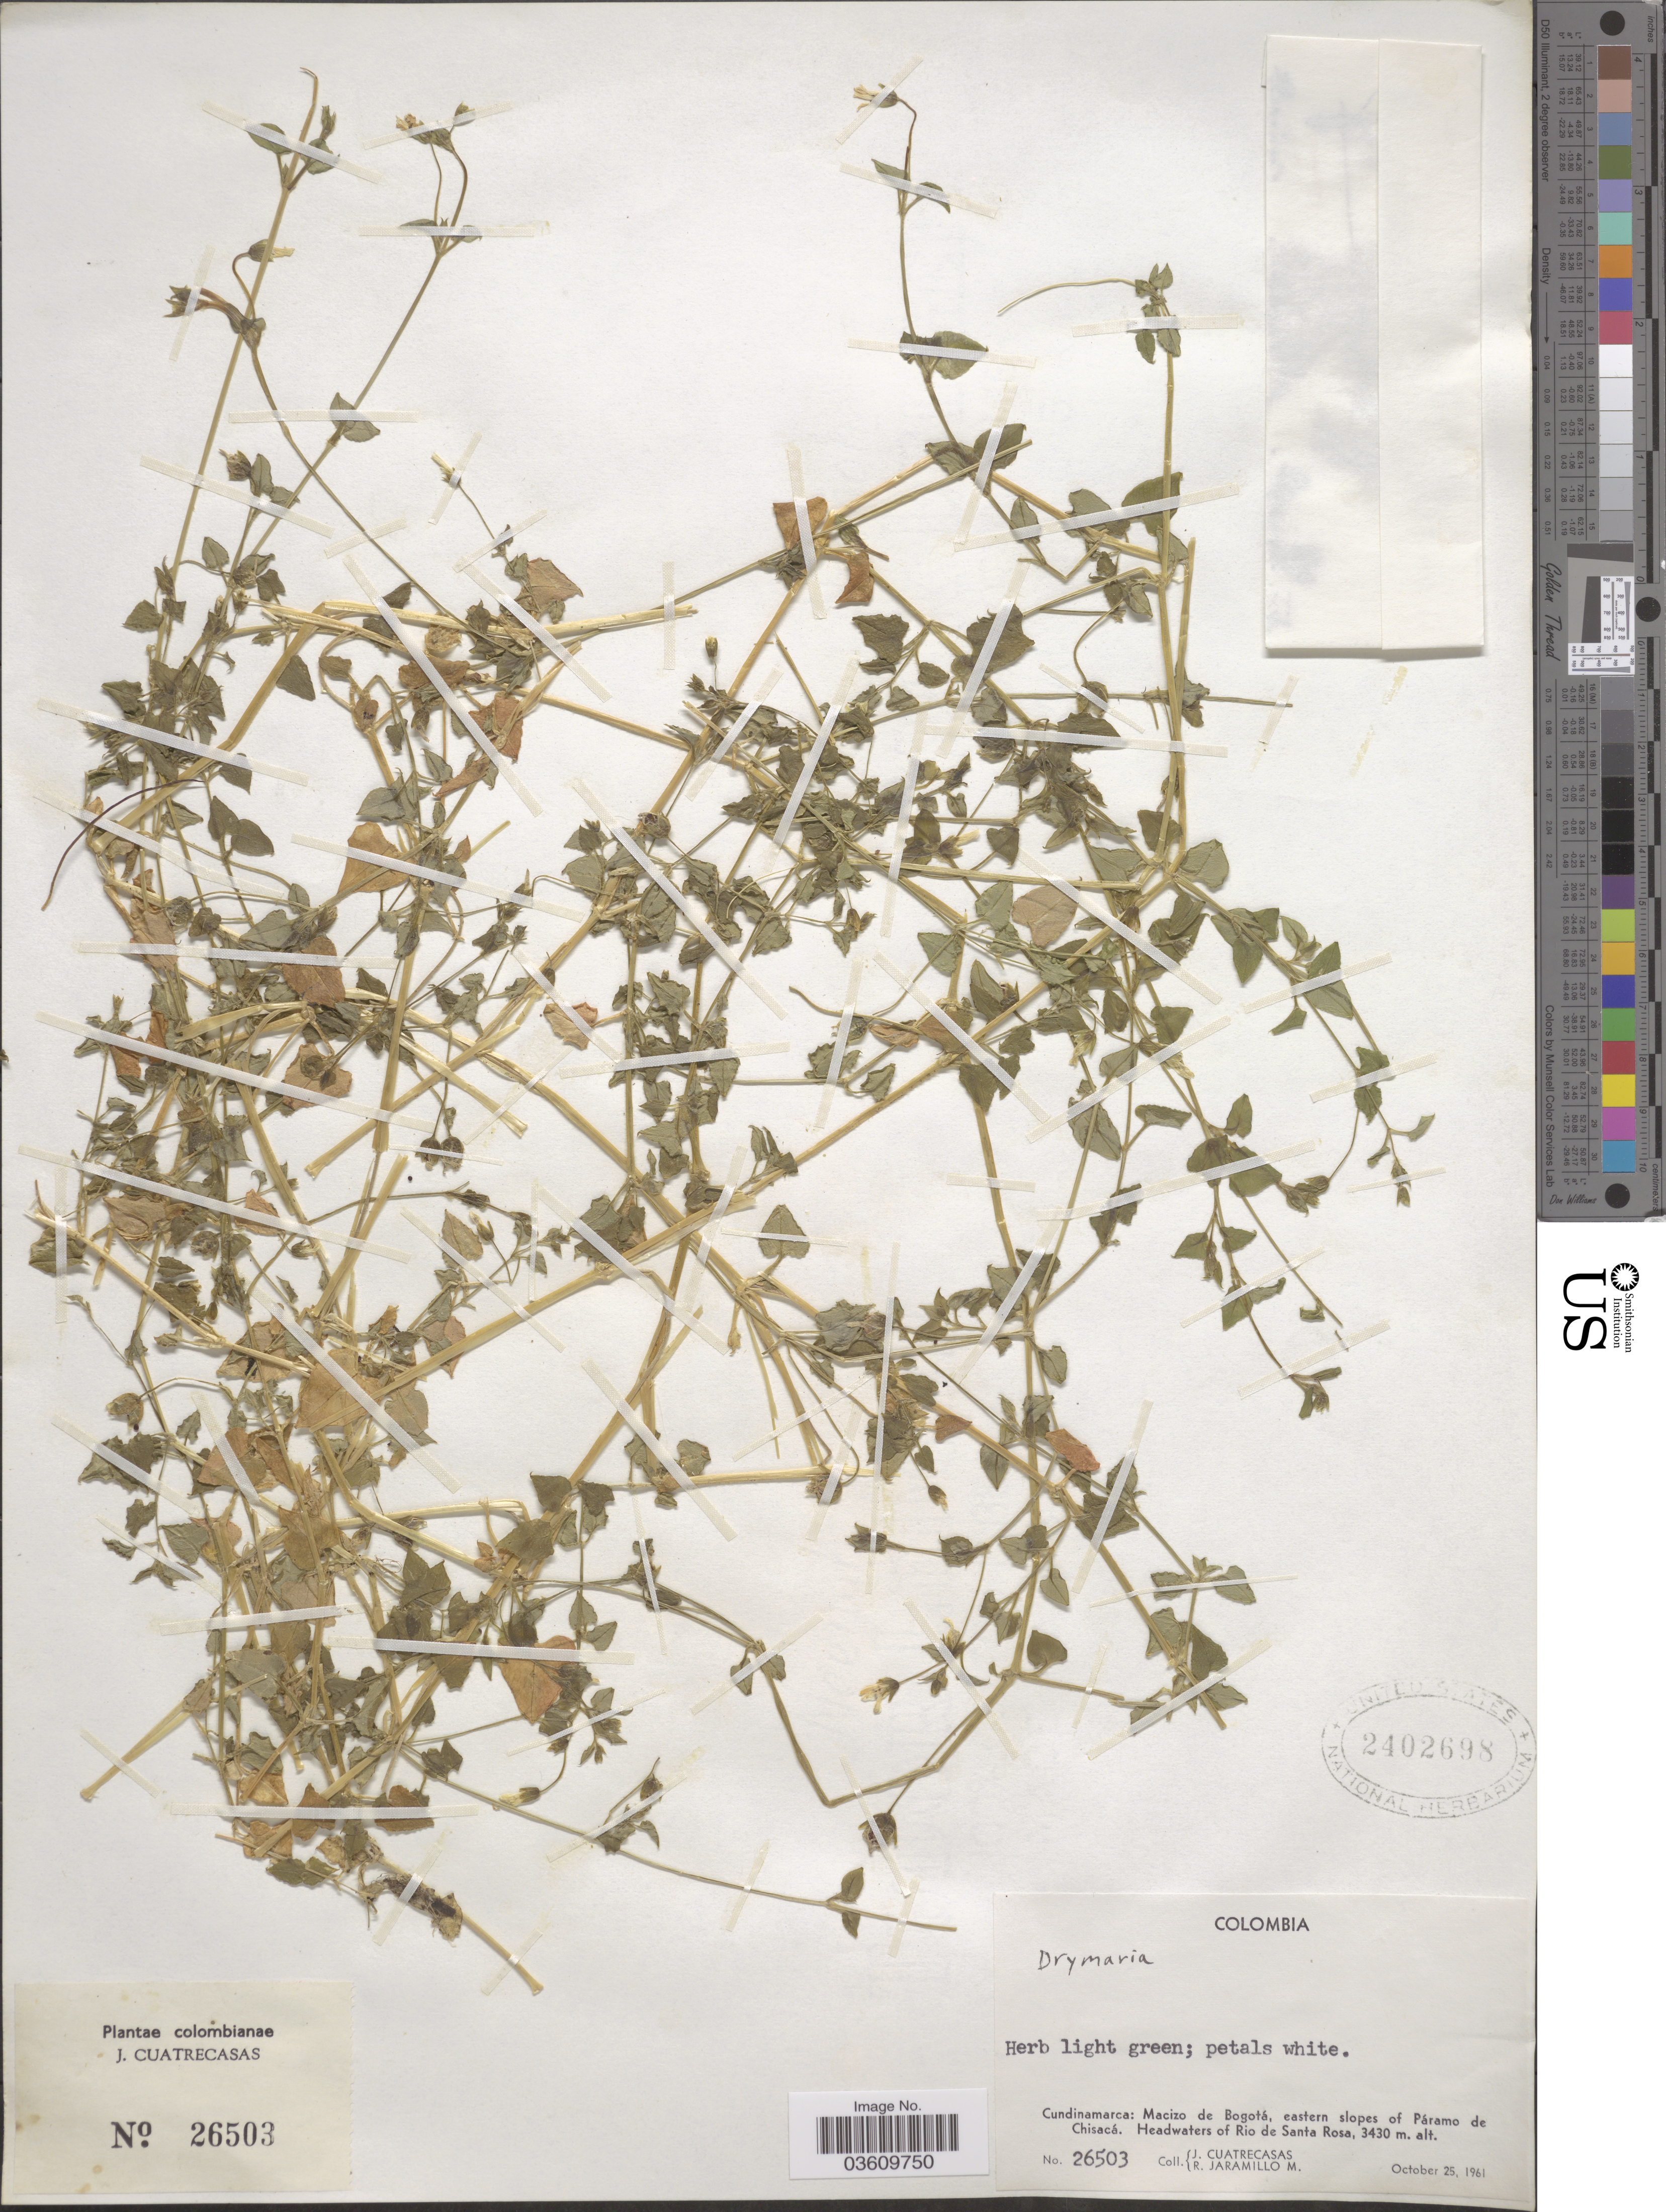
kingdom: Plantae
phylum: Tracheophyta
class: Magnoliopsida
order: Caryophyllales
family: Caryophyllaceae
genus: Stellaria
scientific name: Stellaria sp.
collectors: J. Cuatrecasas & R. Jaramillo M.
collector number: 26503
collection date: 1961-10-25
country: Colombia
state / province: Cundinamarca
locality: Macizo de Bogotá, eastern slopes of Páramo de Chisacá. Headwaters of Rio de Santa Rosa.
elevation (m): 3430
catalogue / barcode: US 2402698